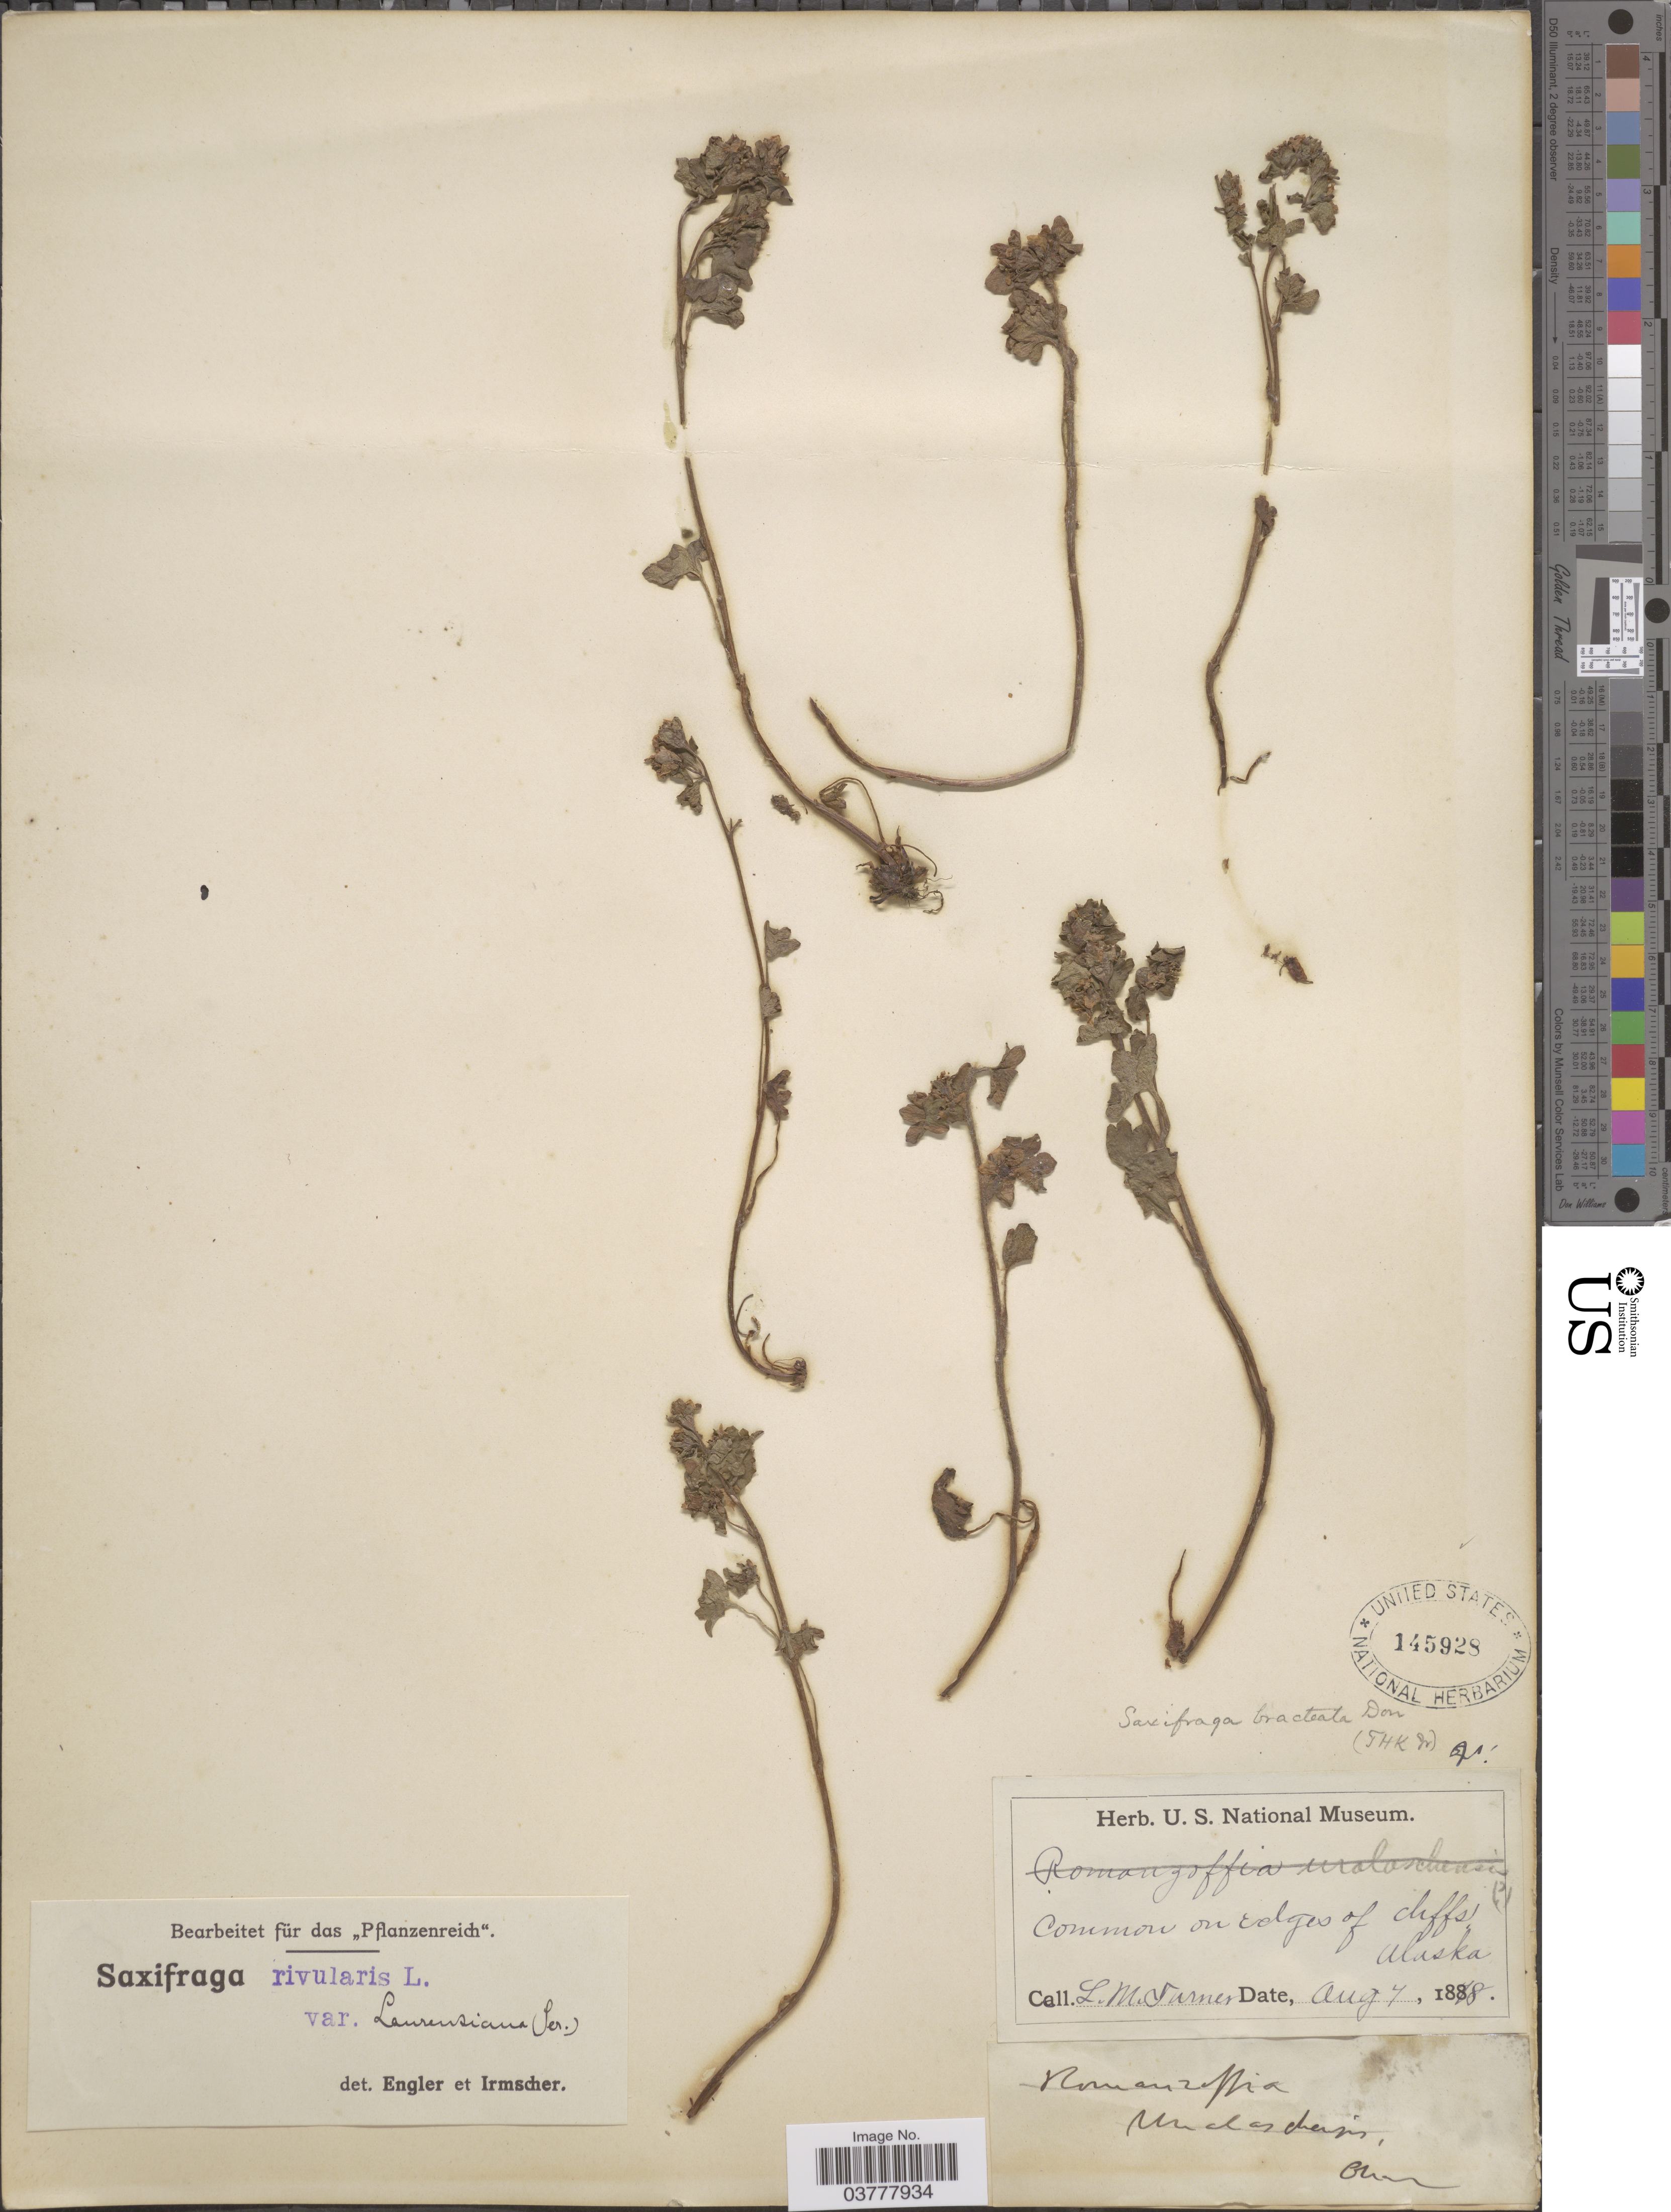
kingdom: Plantae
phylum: Tracheophyta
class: Magnoliopsida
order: Saxifragales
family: Saxifragaceae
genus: Saxifraga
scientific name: Saxifraga bracteata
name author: D. Don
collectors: L. M. Turner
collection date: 1878-08-07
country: United States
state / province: Alaska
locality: Common on edges of cliffs.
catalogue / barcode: US 145928